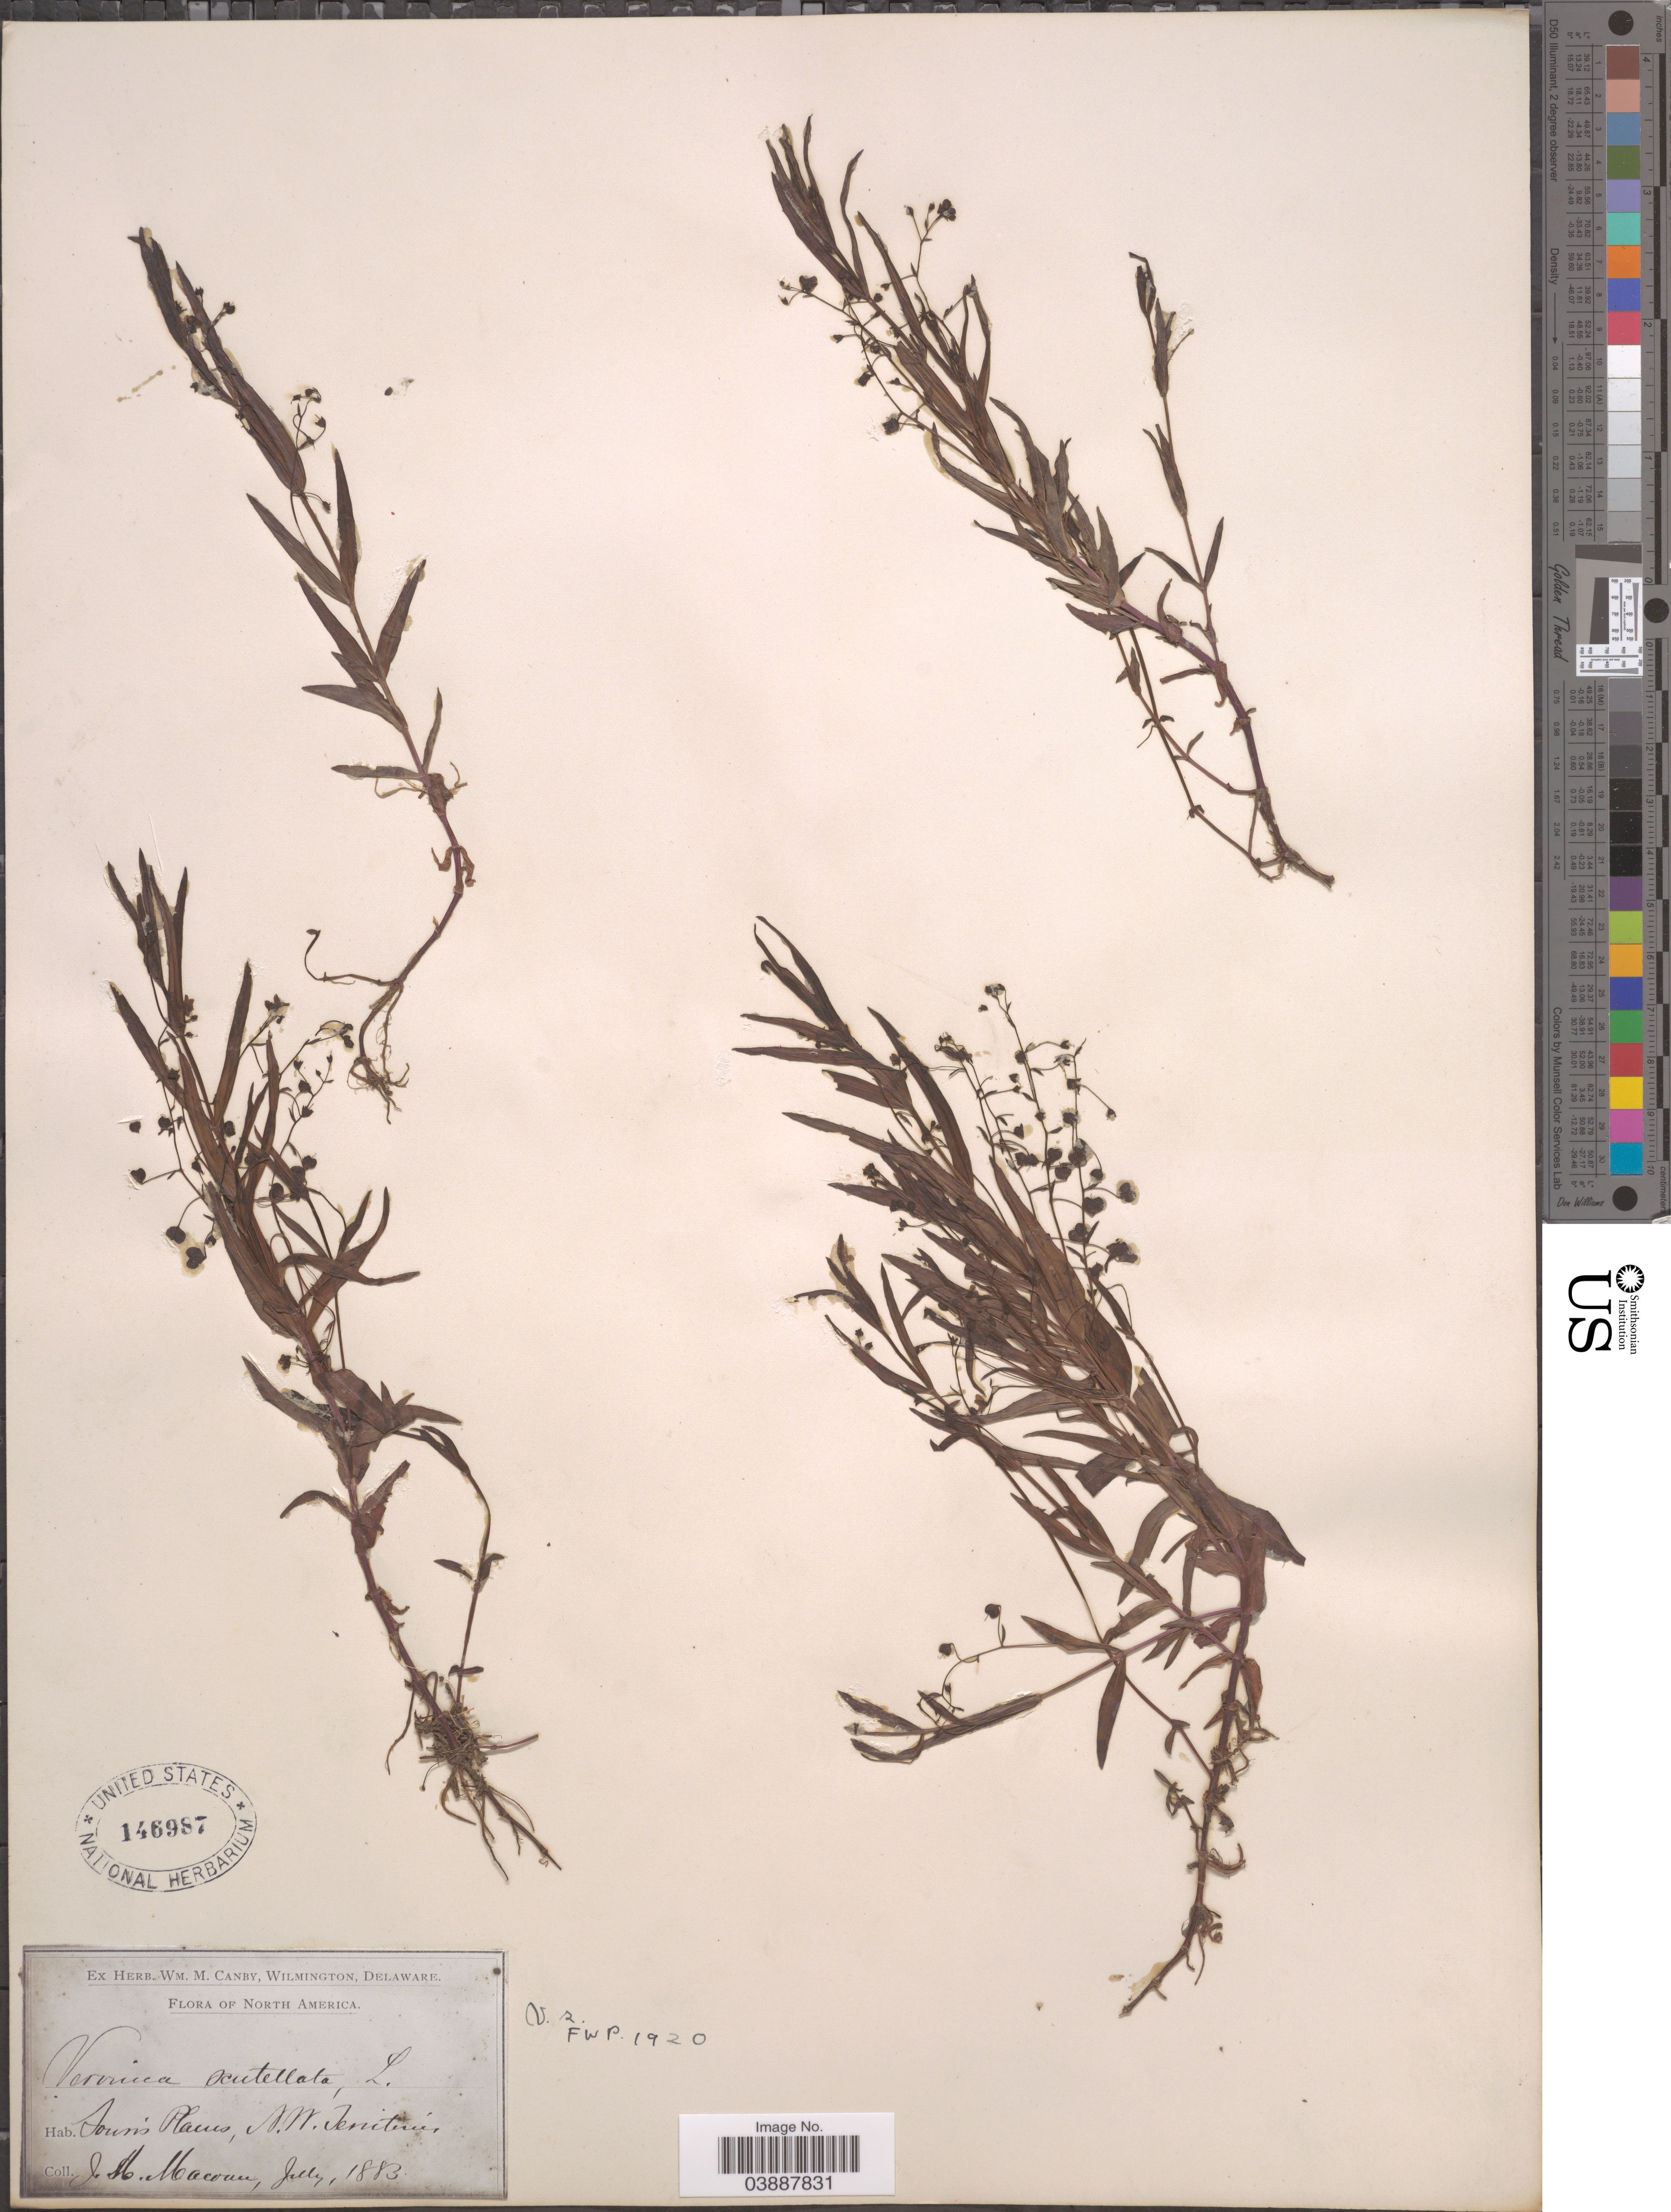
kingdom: Plantae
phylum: Tracheophyta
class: Magnoliopsida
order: Lamiales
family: Plantaginaceae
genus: Veronica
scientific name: Veronica scutellata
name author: L.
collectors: J. M. Macoun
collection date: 1883-07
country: Canada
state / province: Northwest Territories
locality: Souris Plains, N.W. Territory.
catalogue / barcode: US 146987